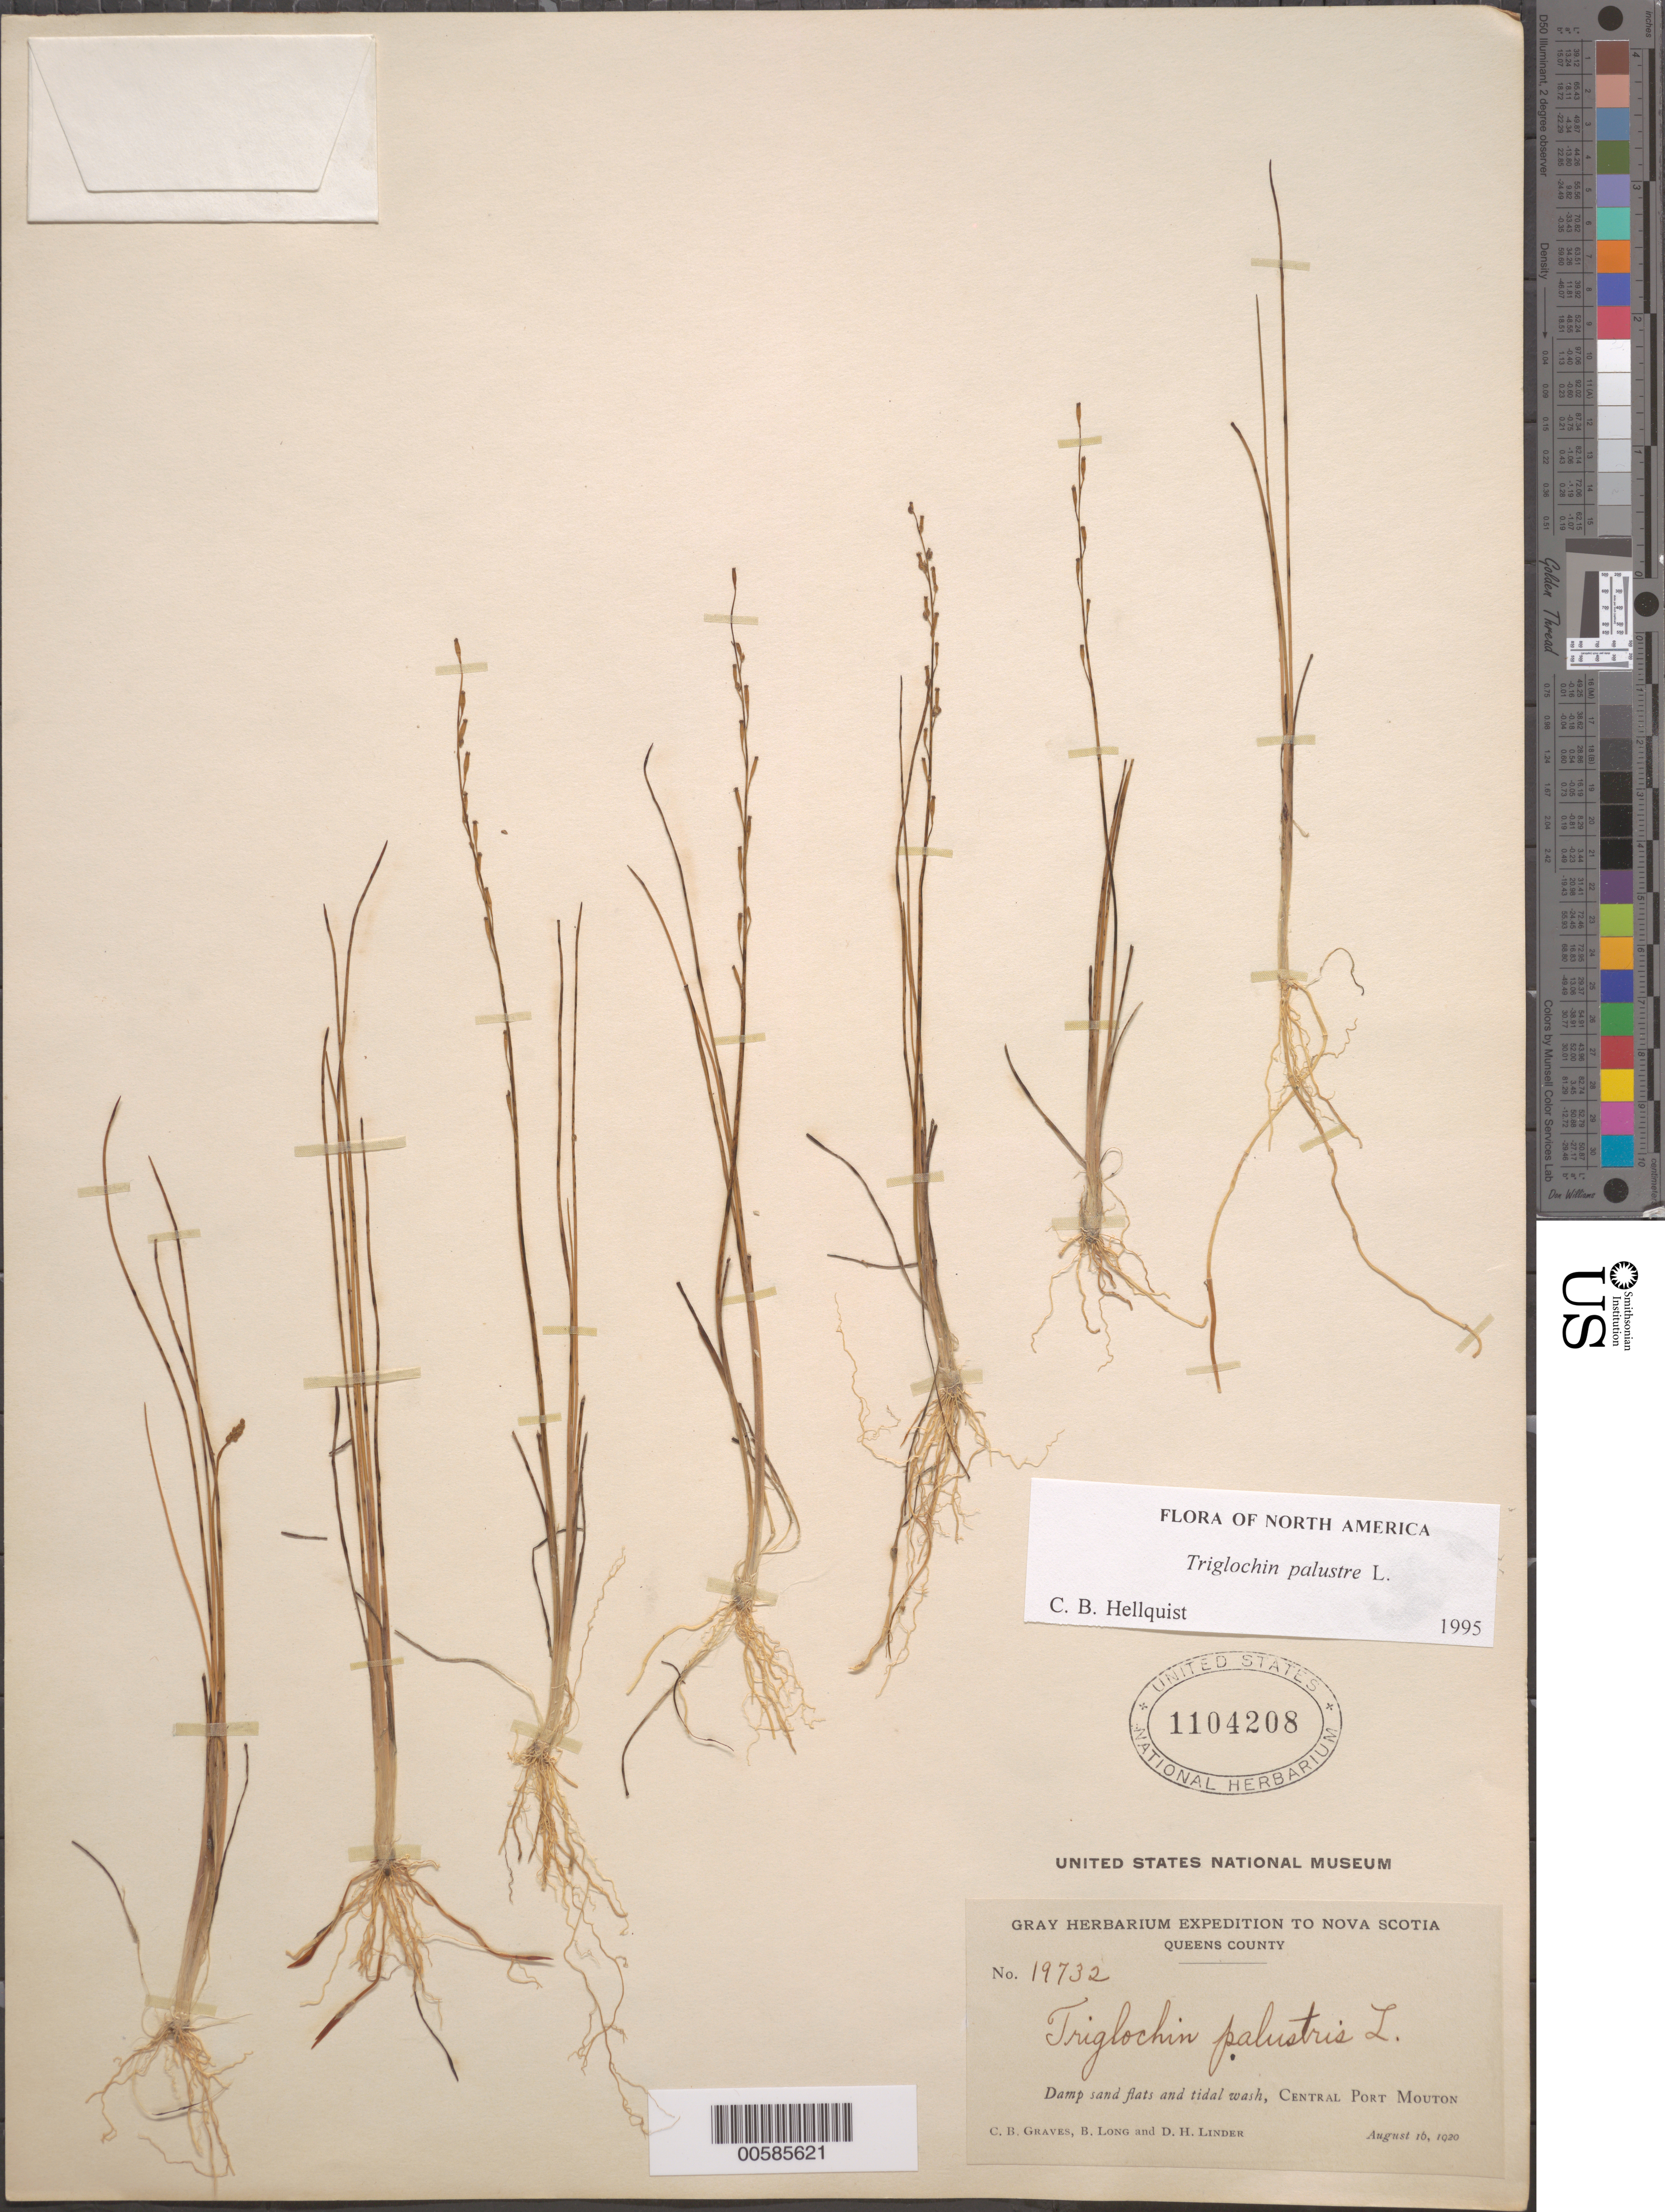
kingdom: Plantae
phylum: Tracheophyta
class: Liliopsida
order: Alismatales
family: Juncaginaceae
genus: Triglochin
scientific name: Triglochin palustris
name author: L.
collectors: C. Graves, B. Long & D. Linder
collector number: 19732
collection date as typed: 16 Aug 1920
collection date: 1920-08-16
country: Canada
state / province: Nova Scotia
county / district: Queens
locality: Central Port Mouton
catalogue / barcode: US 1104208